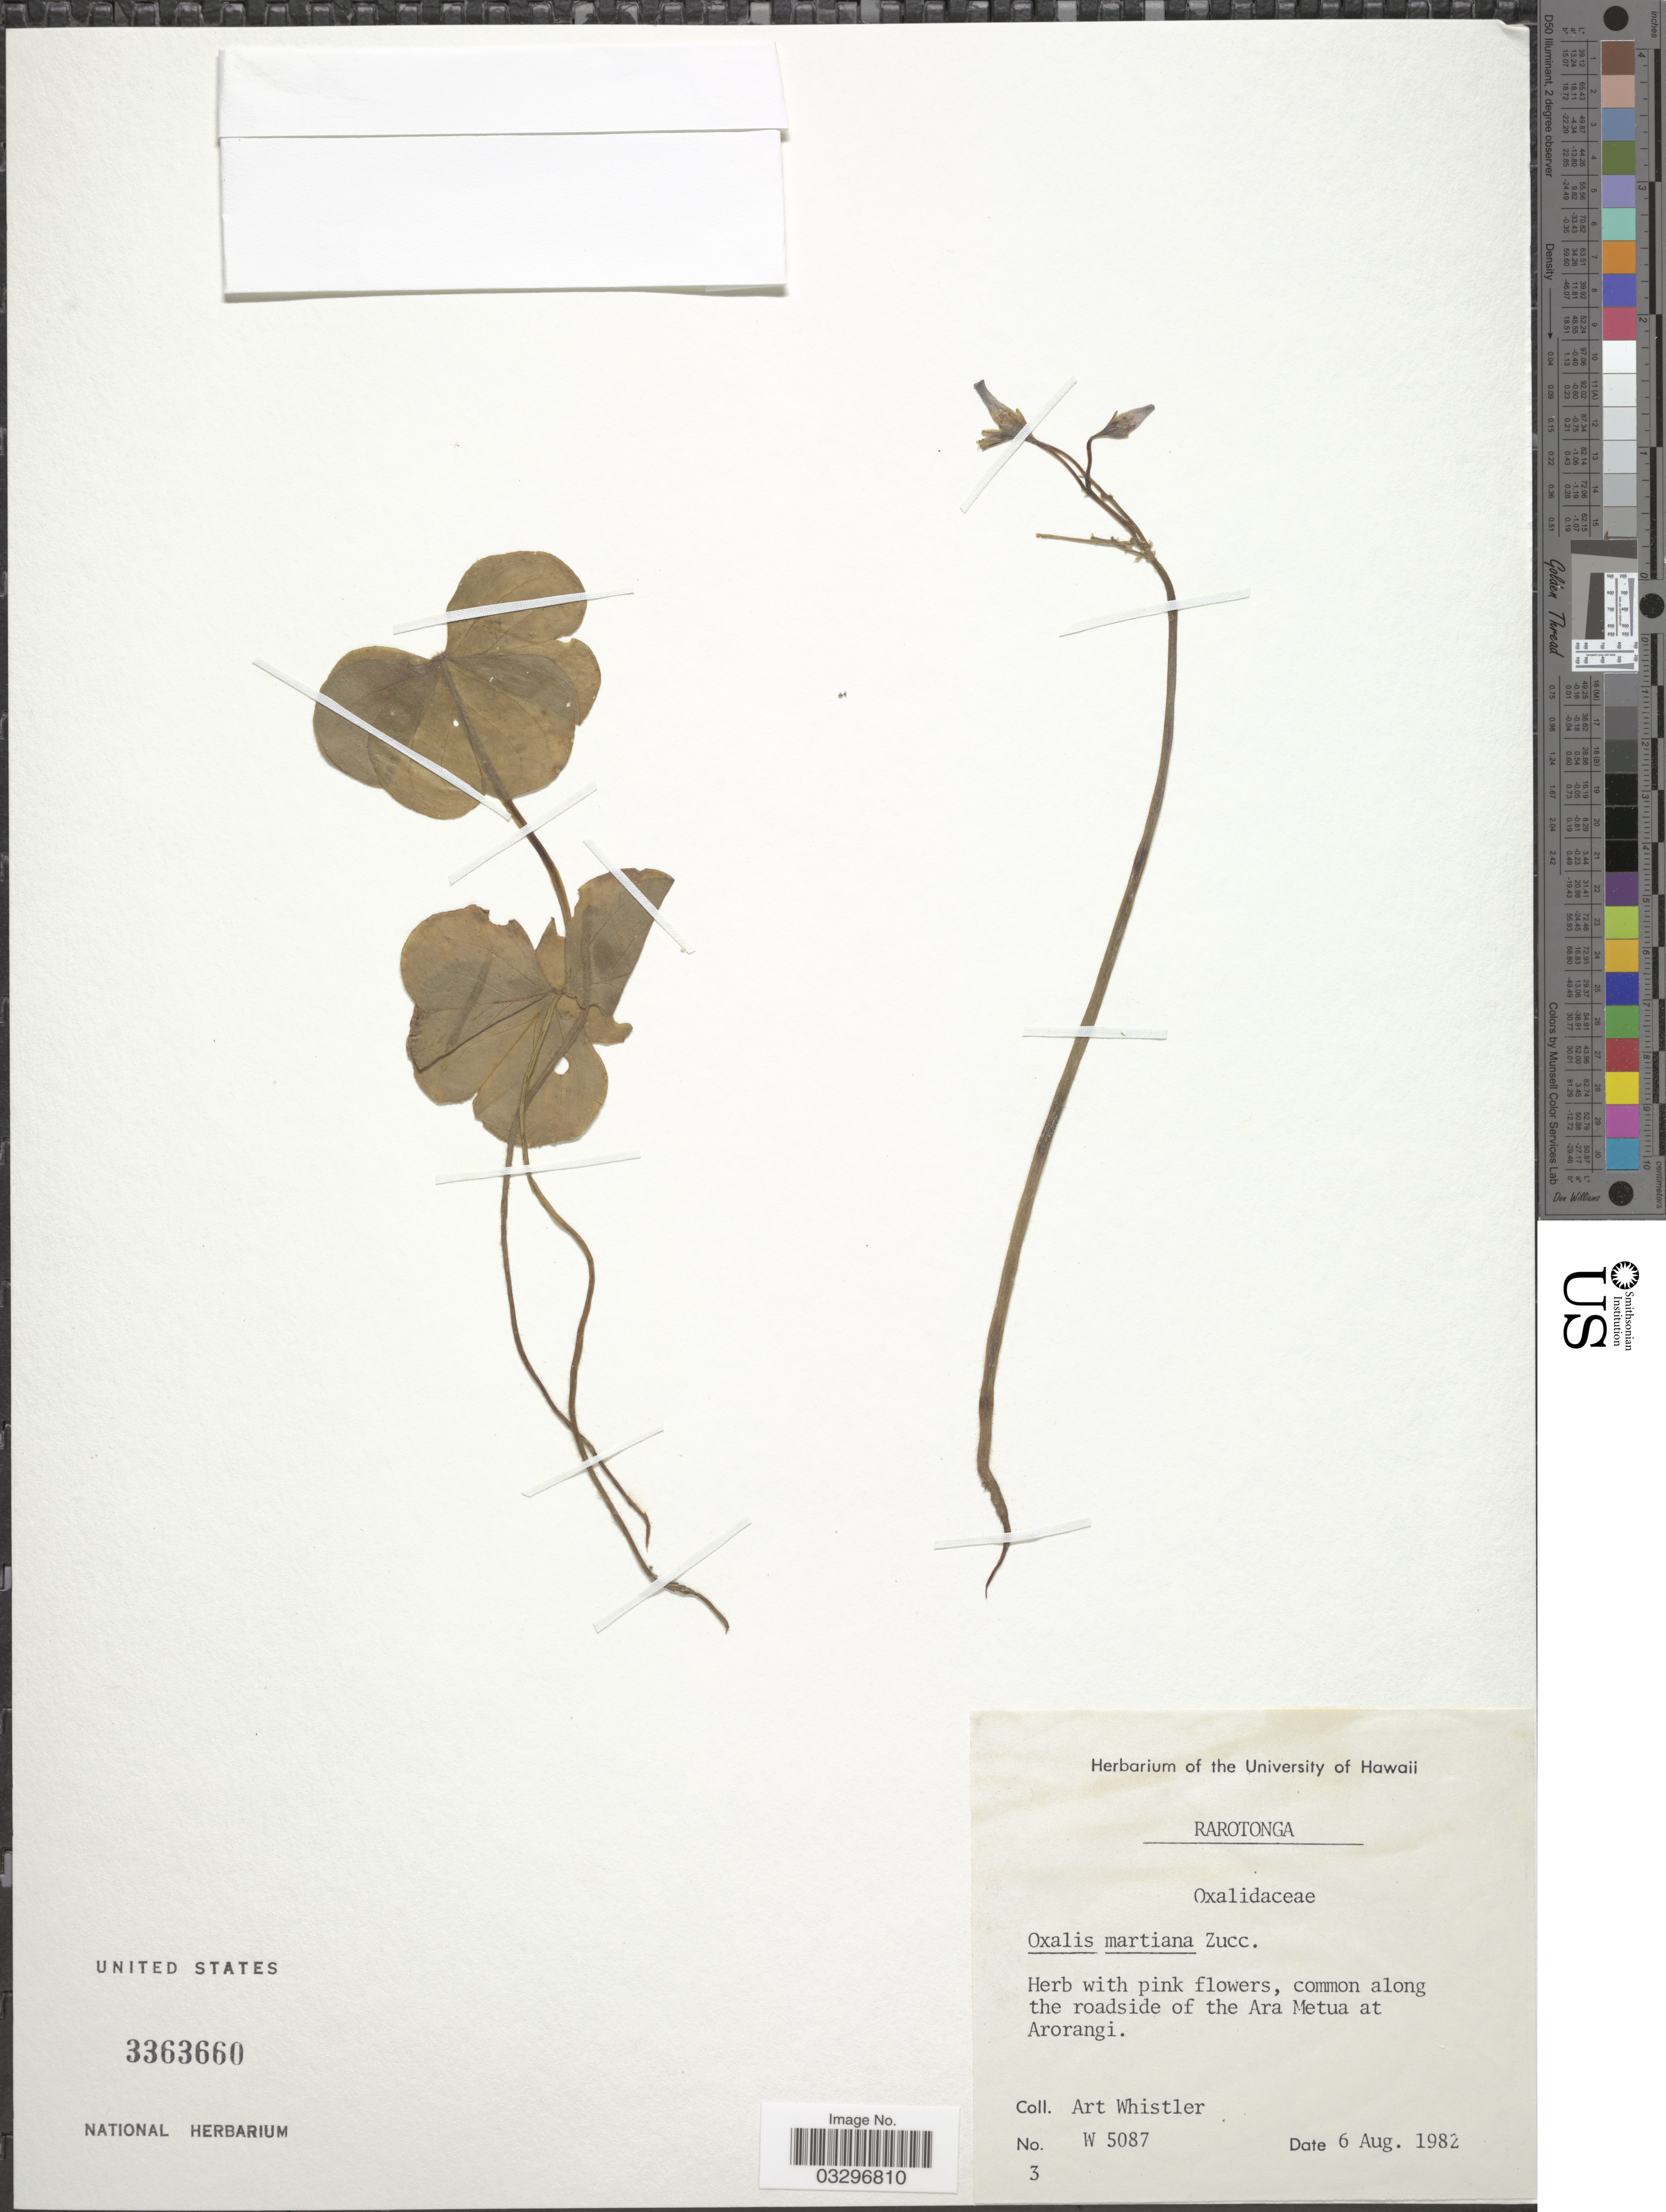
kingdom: Plantae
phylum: Tracheophyta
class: Magnoliopsida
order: Oxalidales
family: Oxalidaceae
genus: Oxalis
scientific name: Oxalis debilis var. corymbosa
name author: (DC.) Lourteig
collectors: A. Whistler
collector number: W 5087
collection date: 1982-08-06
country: Cook Islands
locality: Rarotonga. Common along the roadside of the Ara Metua at Arorangi.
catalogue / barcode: US 3363660